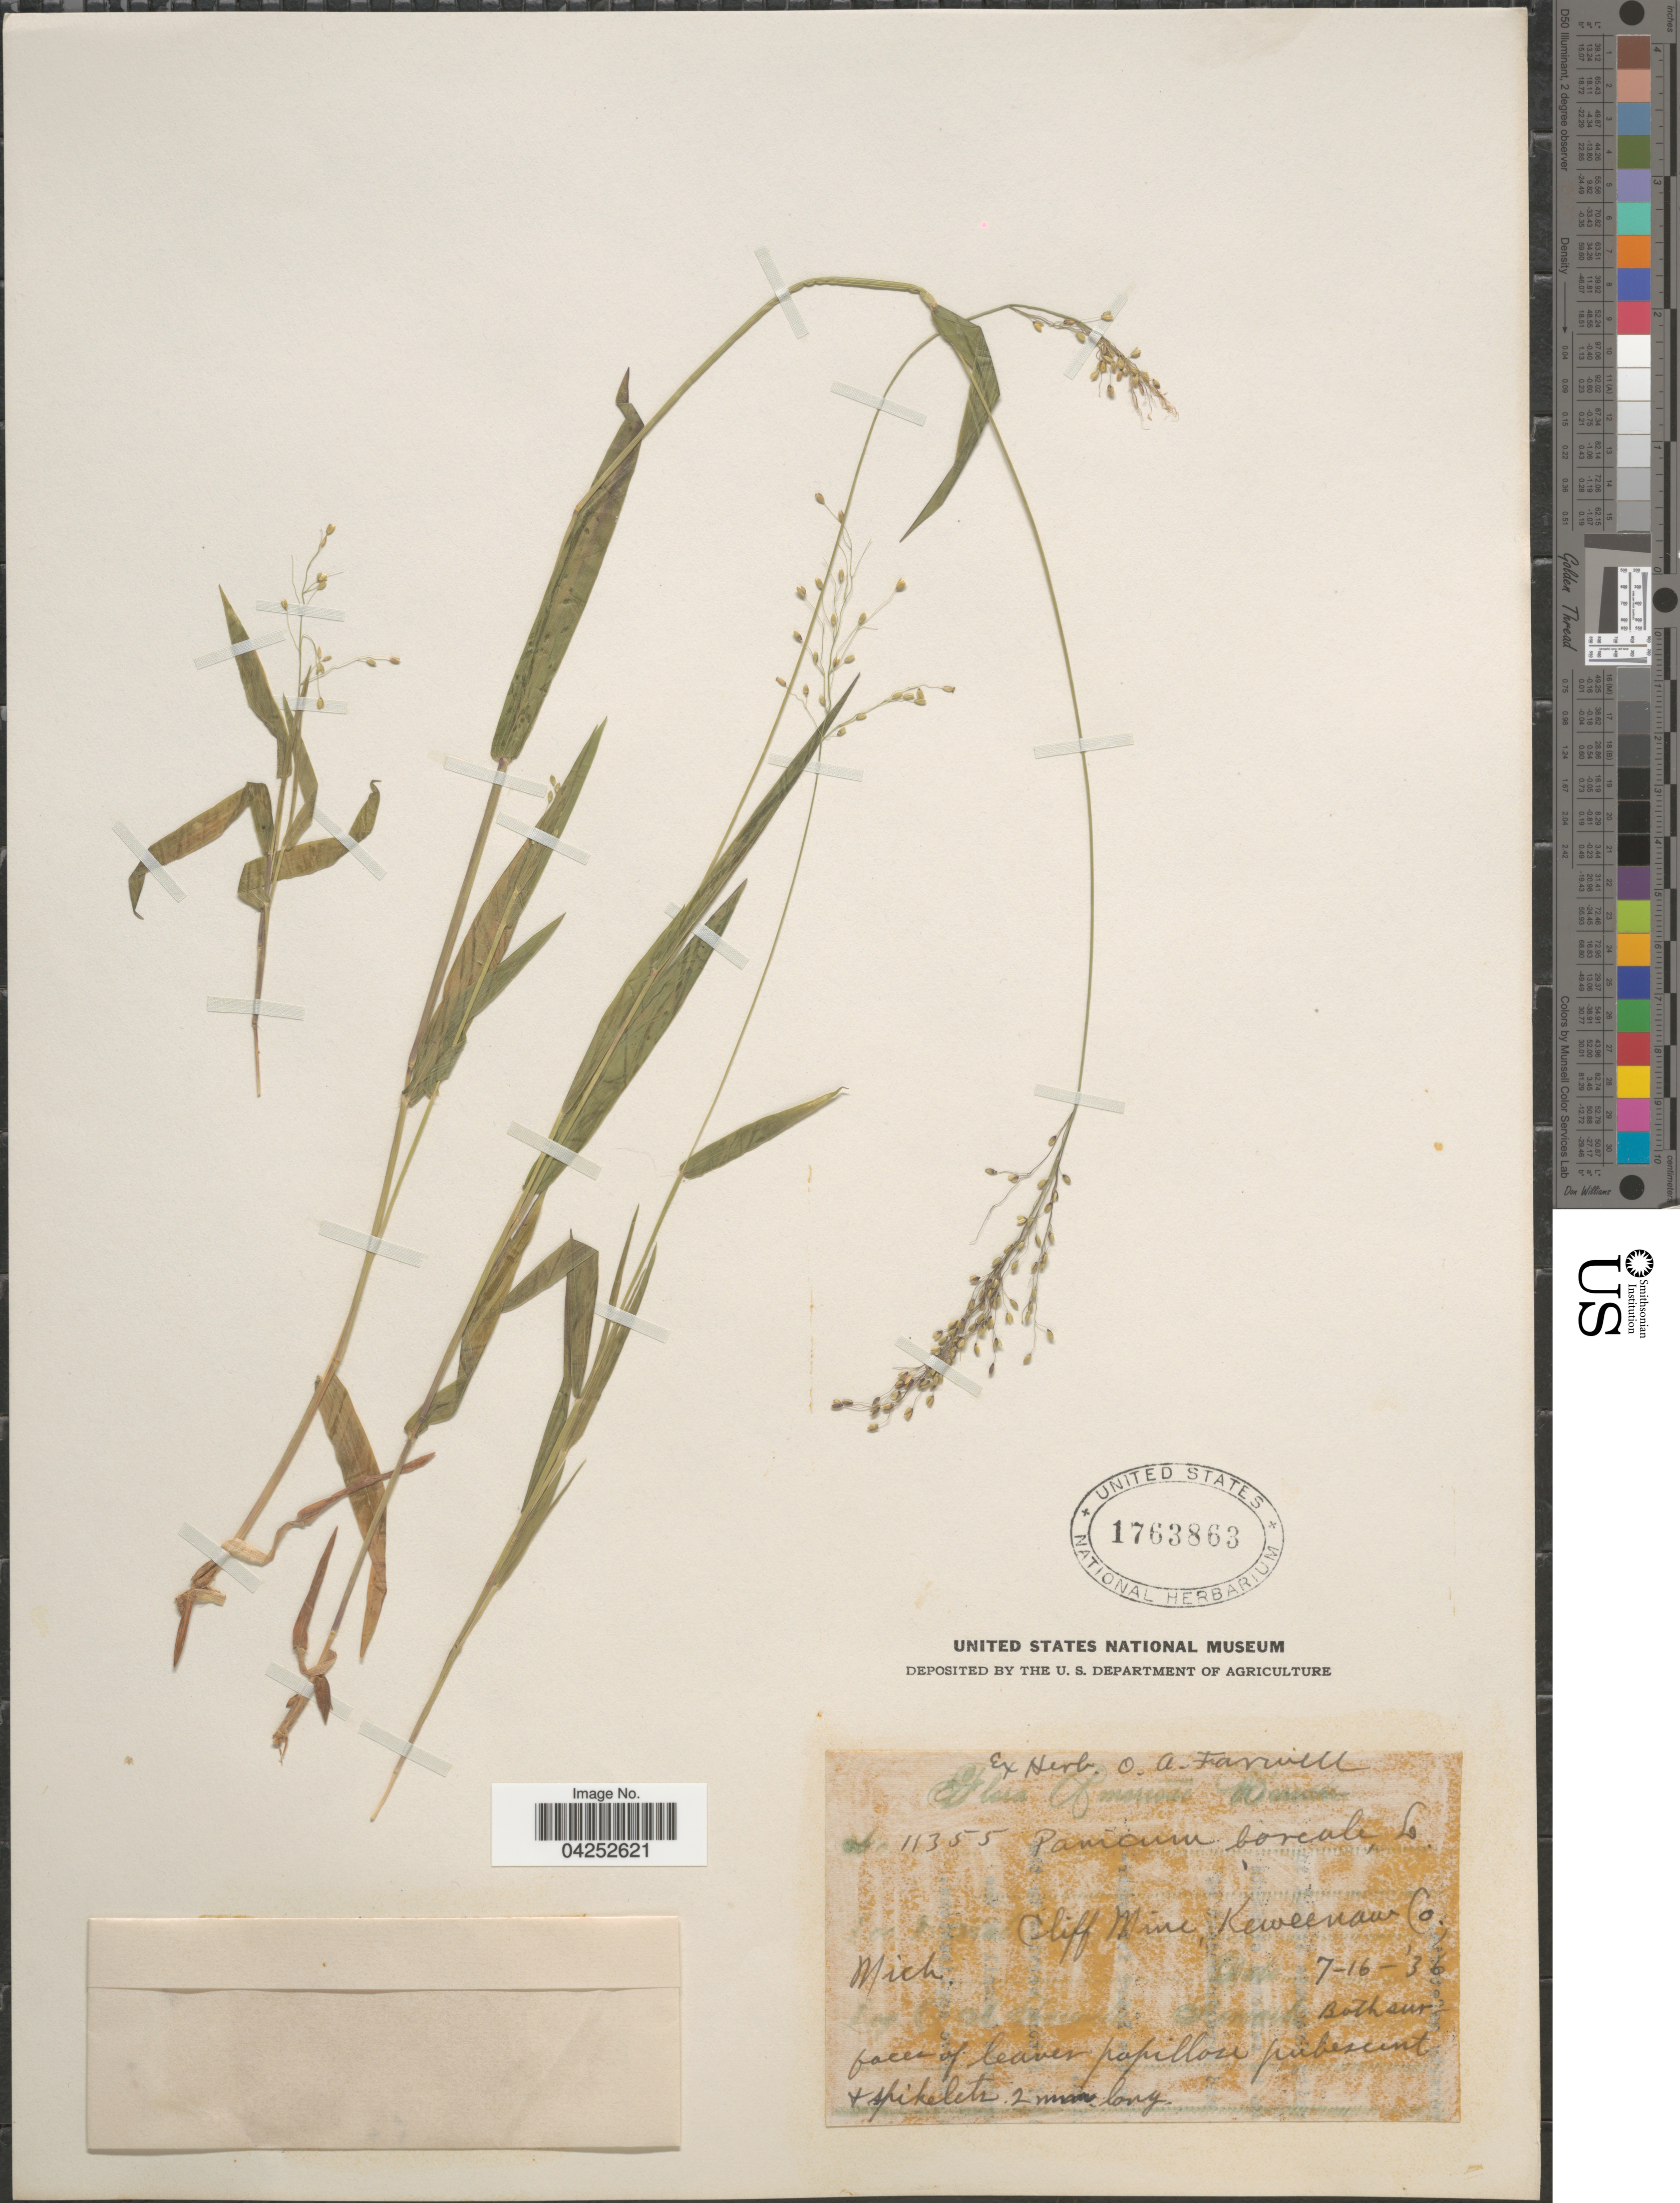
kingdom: Plantae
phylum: Tracheophyta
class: Liliopsida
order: Poales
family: Poaceae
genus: Dichanthelium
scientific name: Dichanthelium boreale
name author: (Nash) Freckmann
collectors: Ex herb. O. A. Farwell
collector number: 11355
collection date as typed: Transcribed d/m/y: 16/7/36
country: United States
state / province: Michigan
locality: Cliff Mine, Keweenaw Co.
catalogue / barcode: US 1763863